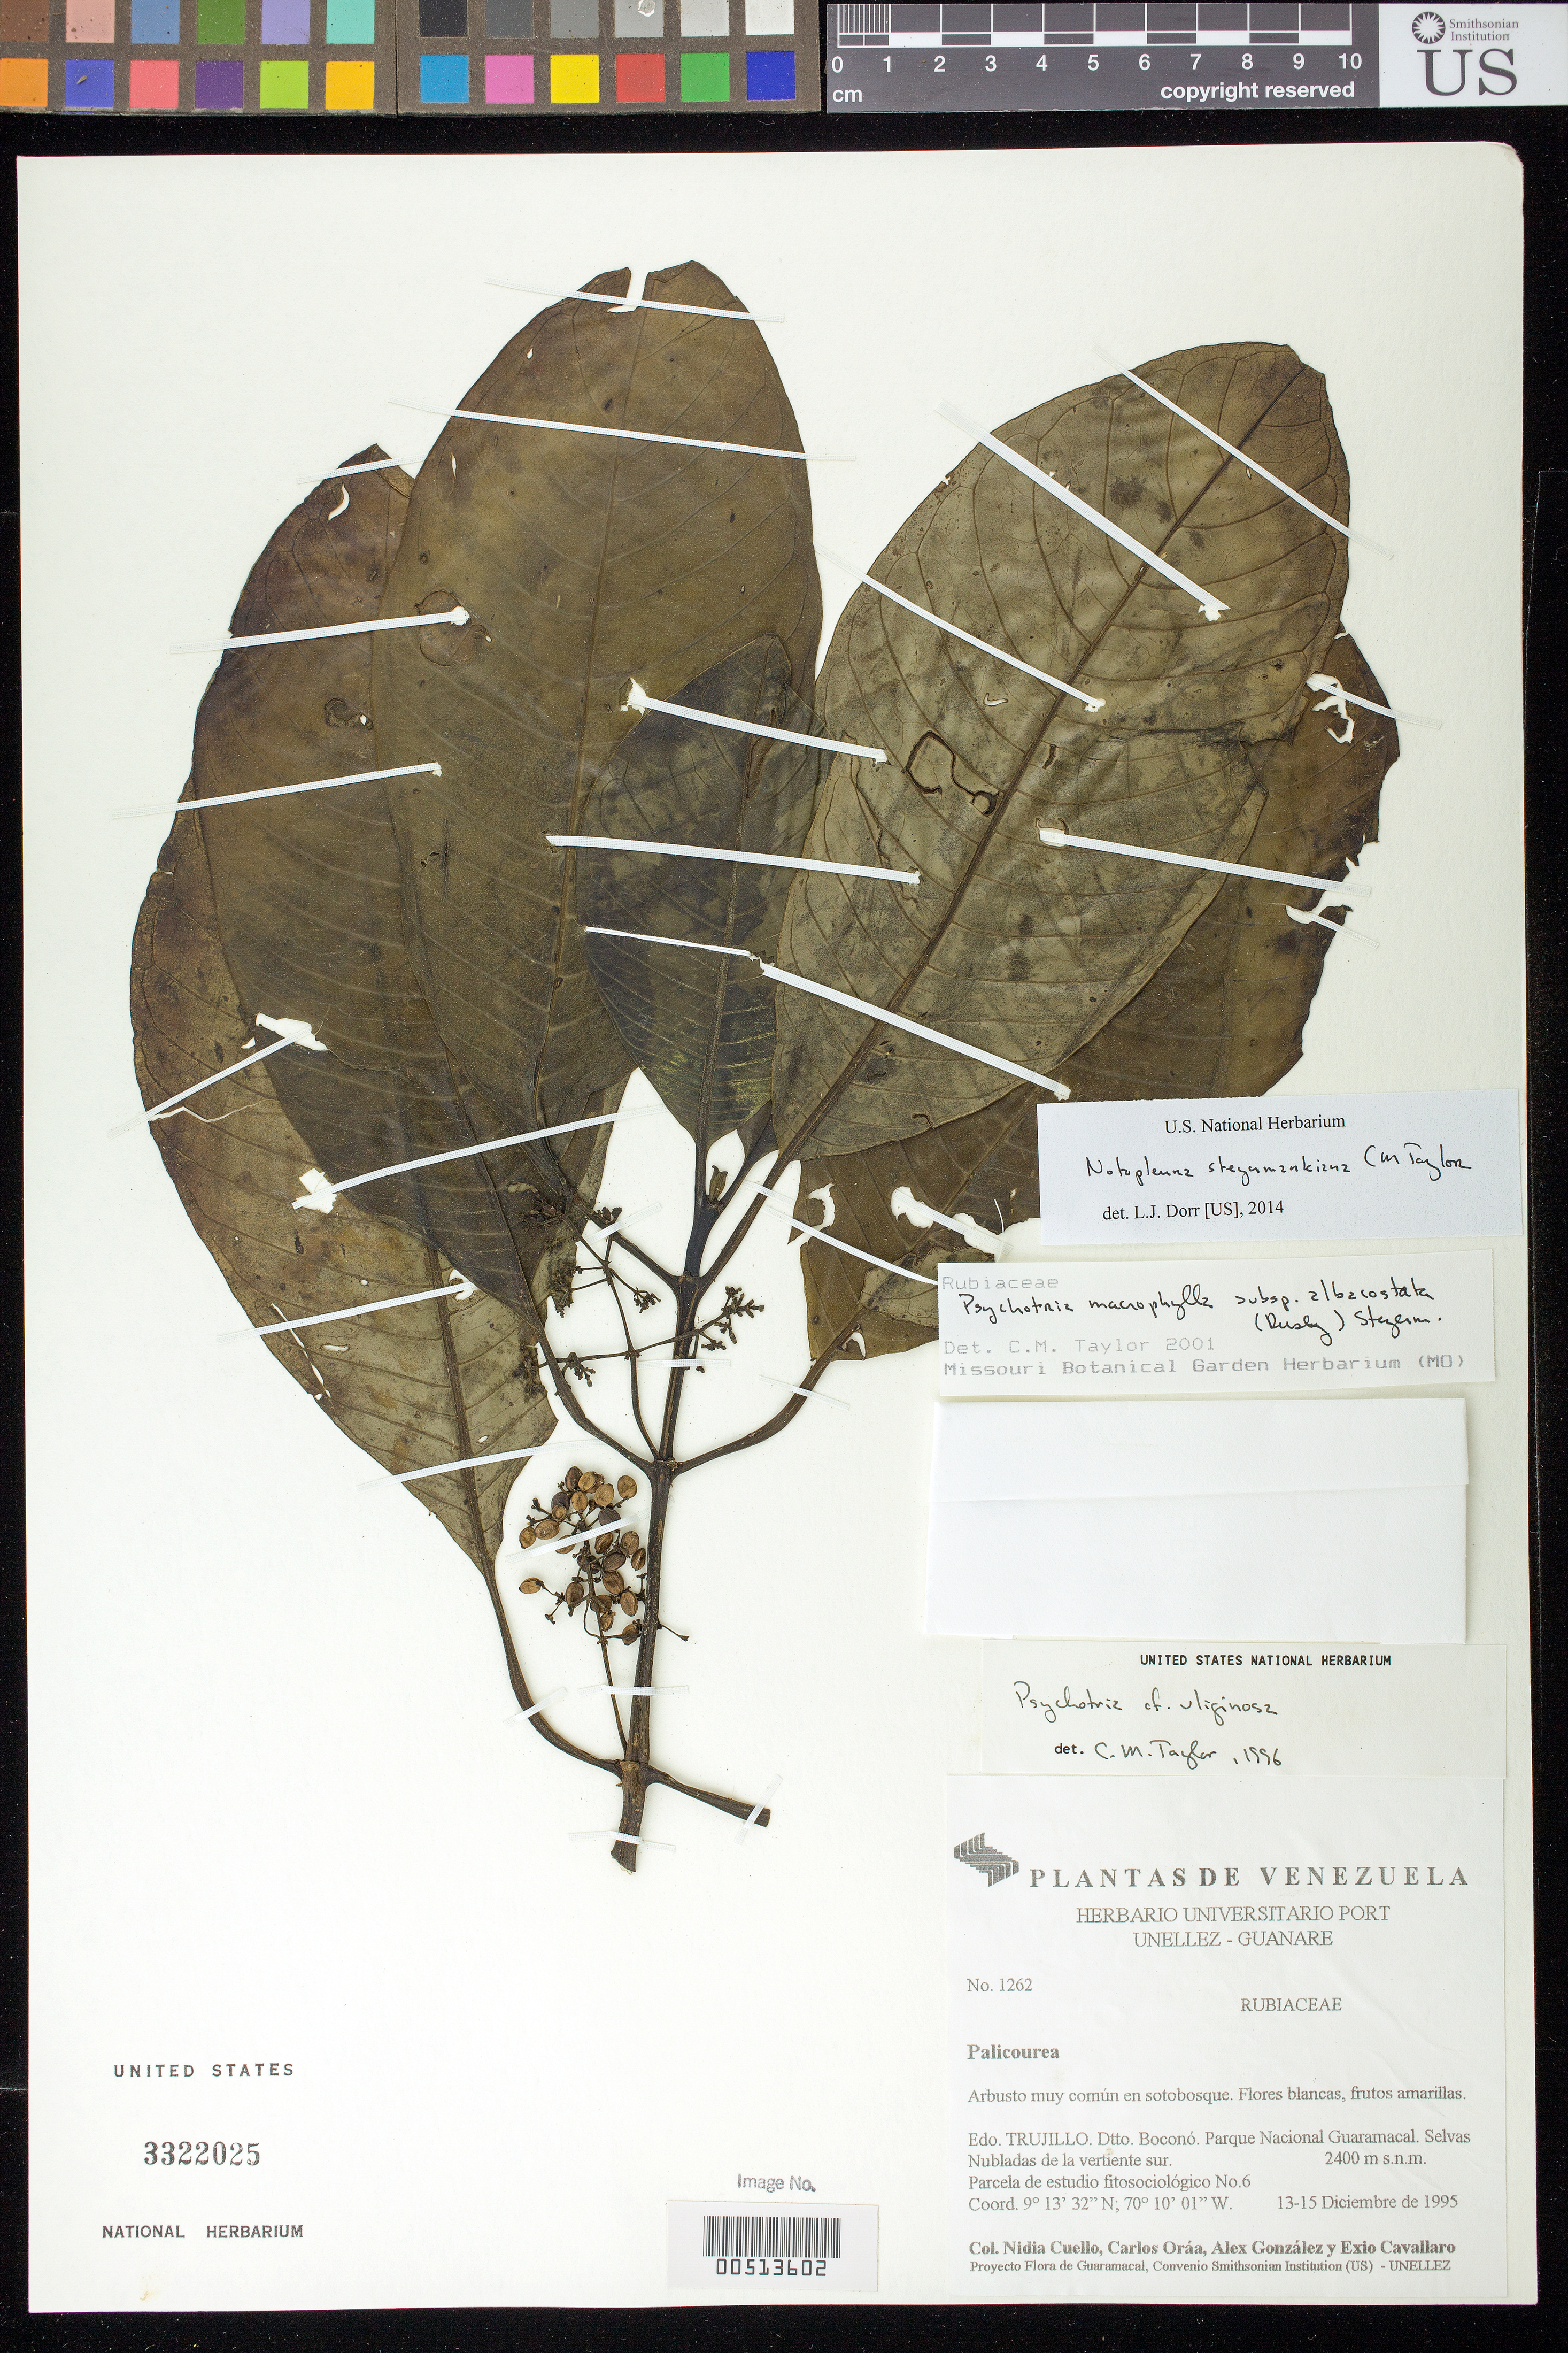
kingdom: Plantae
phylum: Tracheophyta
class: Magnoliopsida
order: Gentianales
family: Rubiaceae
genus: Notopleura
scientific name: Notopleura steyermarkiana C.M. Taylor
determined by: Dorr, L. J., (BOT), Smithsonian Institution - National Museum of Natural History (UNITED STATES)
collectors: N. L. Cuello, C. Oráa, A. Gonzáles & E. Cavallaro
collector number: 1262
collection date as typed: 13 Dec 1995 to 15 Dec 1995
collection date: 1995-12-13/1995-12-15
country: Venezuela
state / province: Trujillo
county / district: Boconó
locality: Parque Nacional Guaramacal, vertiente S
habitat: Parcela de estudio fitosociológico No. 6.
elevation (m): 2400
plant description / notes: NY, PORT, US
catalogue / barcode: US 3322025